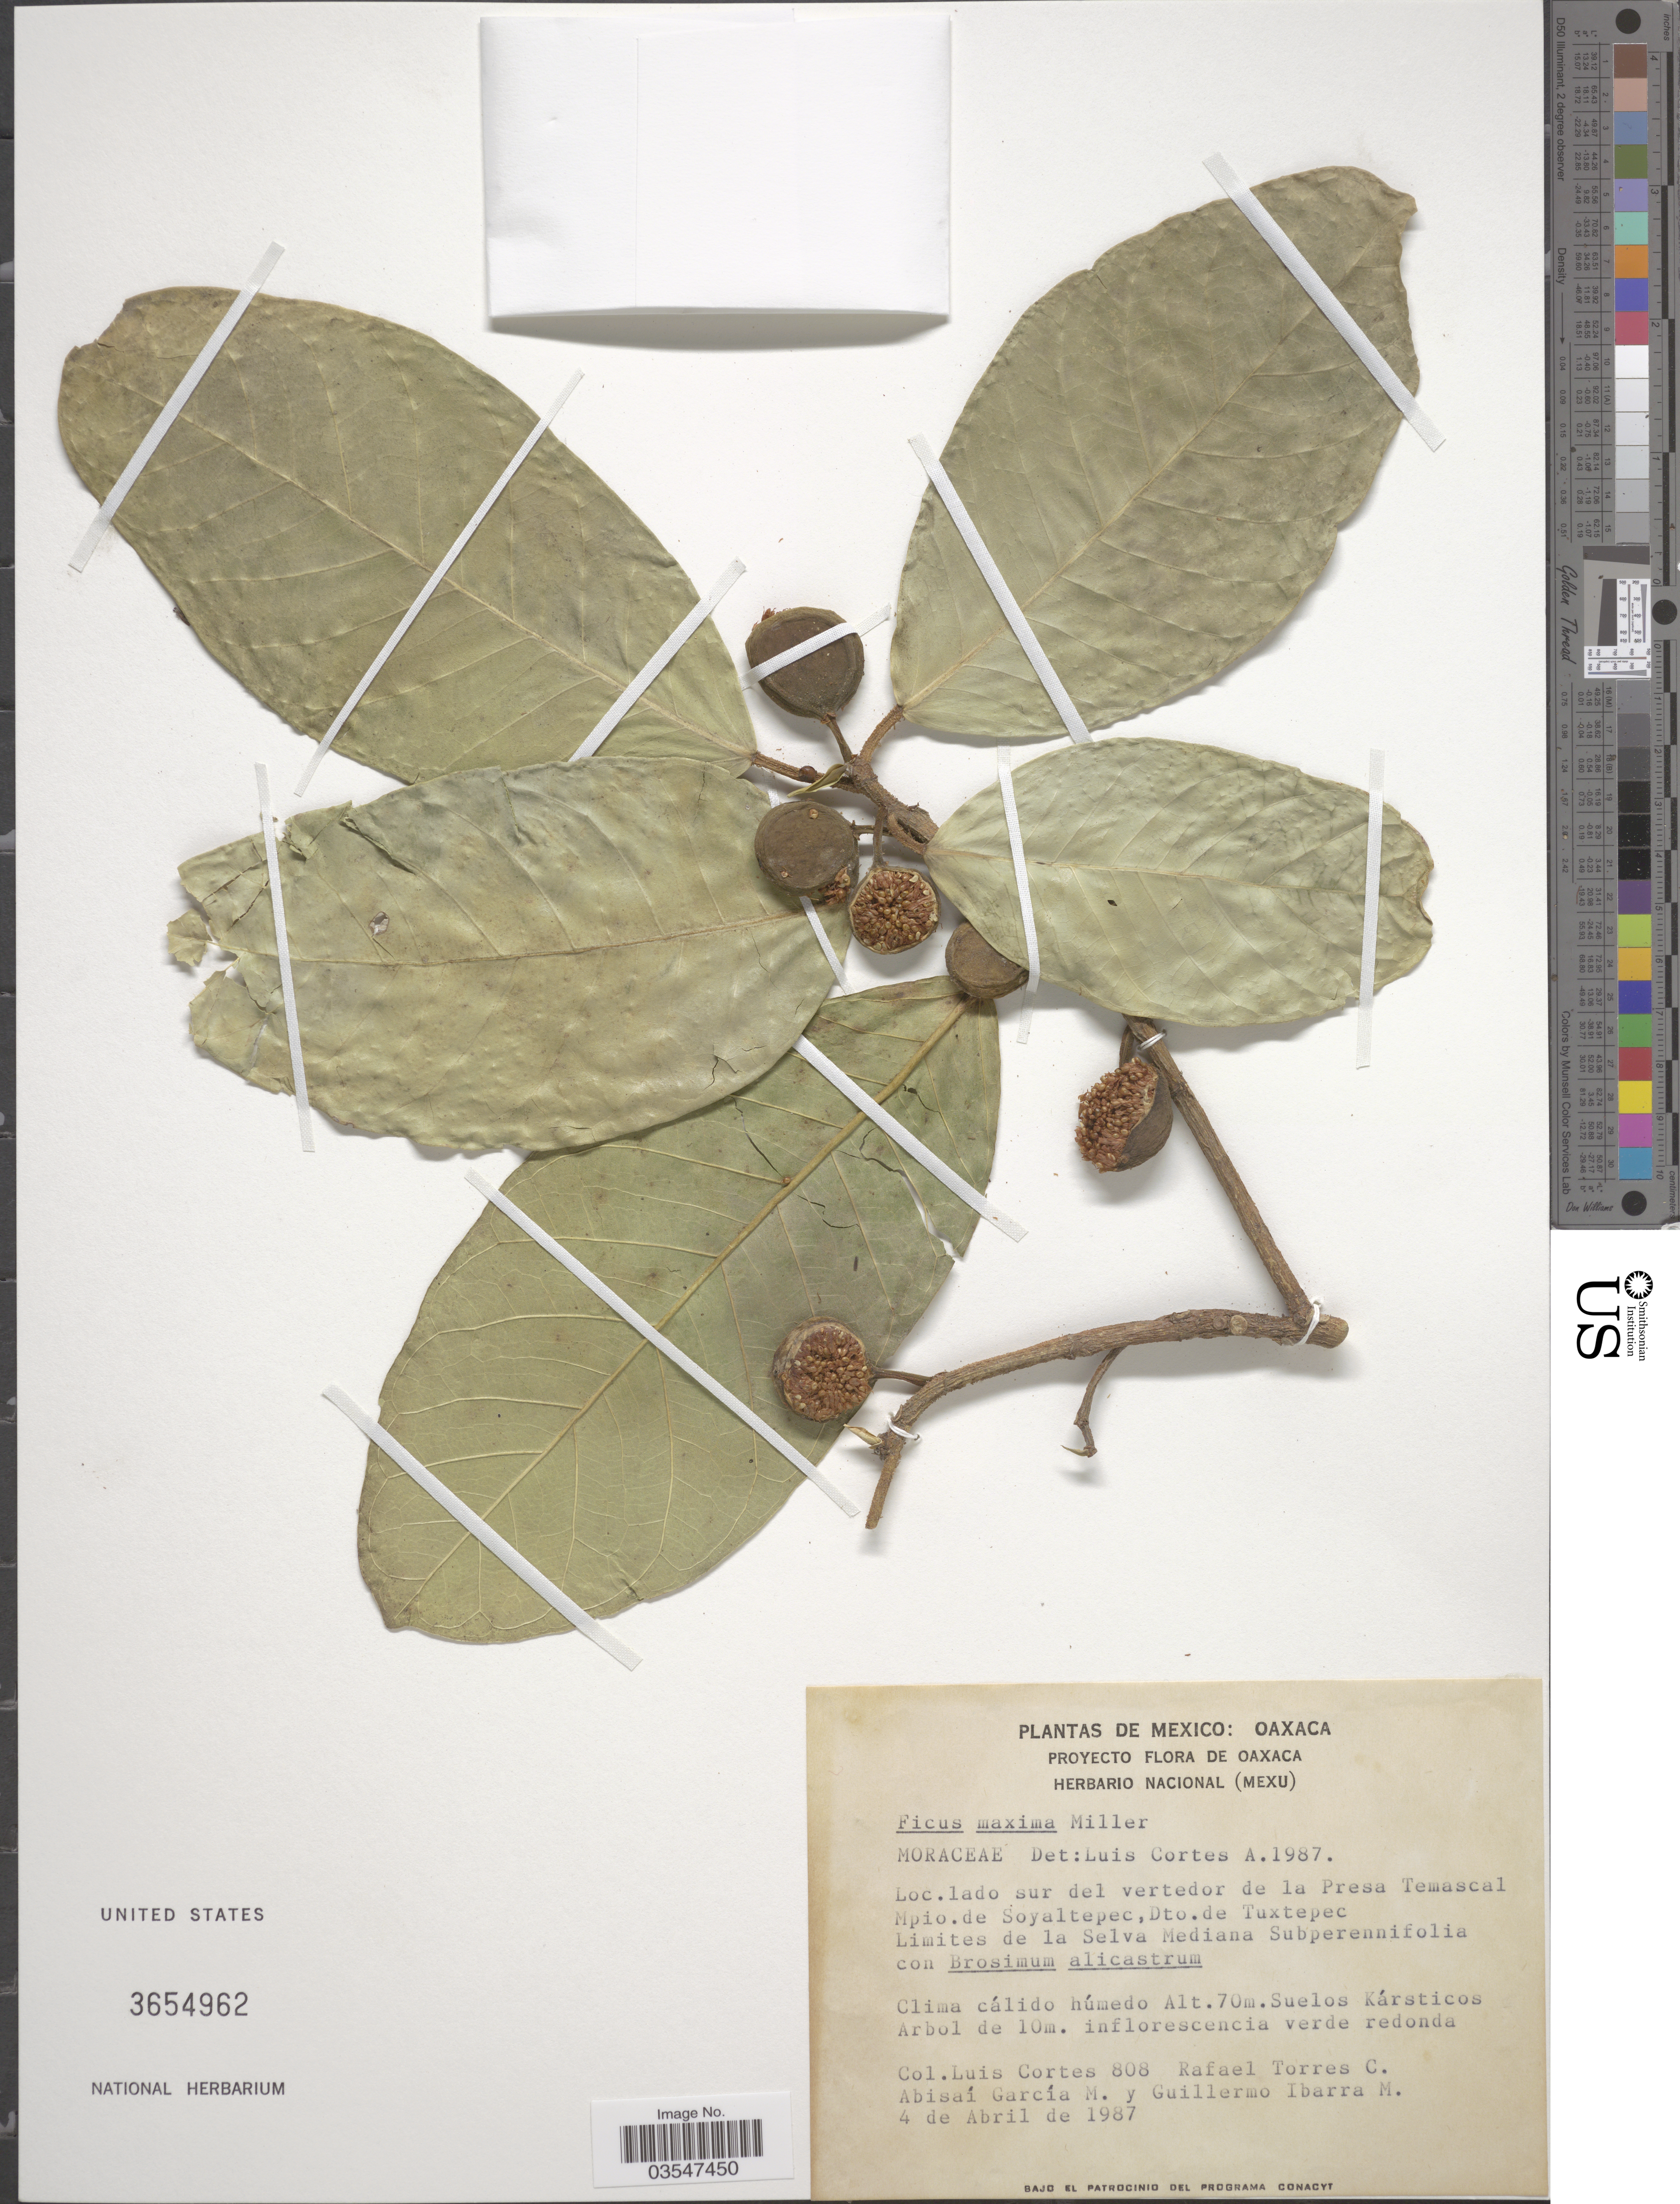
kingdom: Plantae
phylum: Tracheophyta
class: Magnoliopsida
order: Rosales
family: Moraceae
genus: Ficus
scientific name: Ficus maxima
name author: Mill.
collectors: L. Cortes, R. Torres C., A. García M. & G. Ibarra-Manríquez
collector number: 808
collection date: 1987-04-04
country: Mexico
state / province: Oaxaca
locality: Lado sur del vertedor de la Presa Temascal. Mpio. de Soyaltepec, Dto. de Tuxtepec.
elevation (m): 70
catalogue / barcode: US 3654962